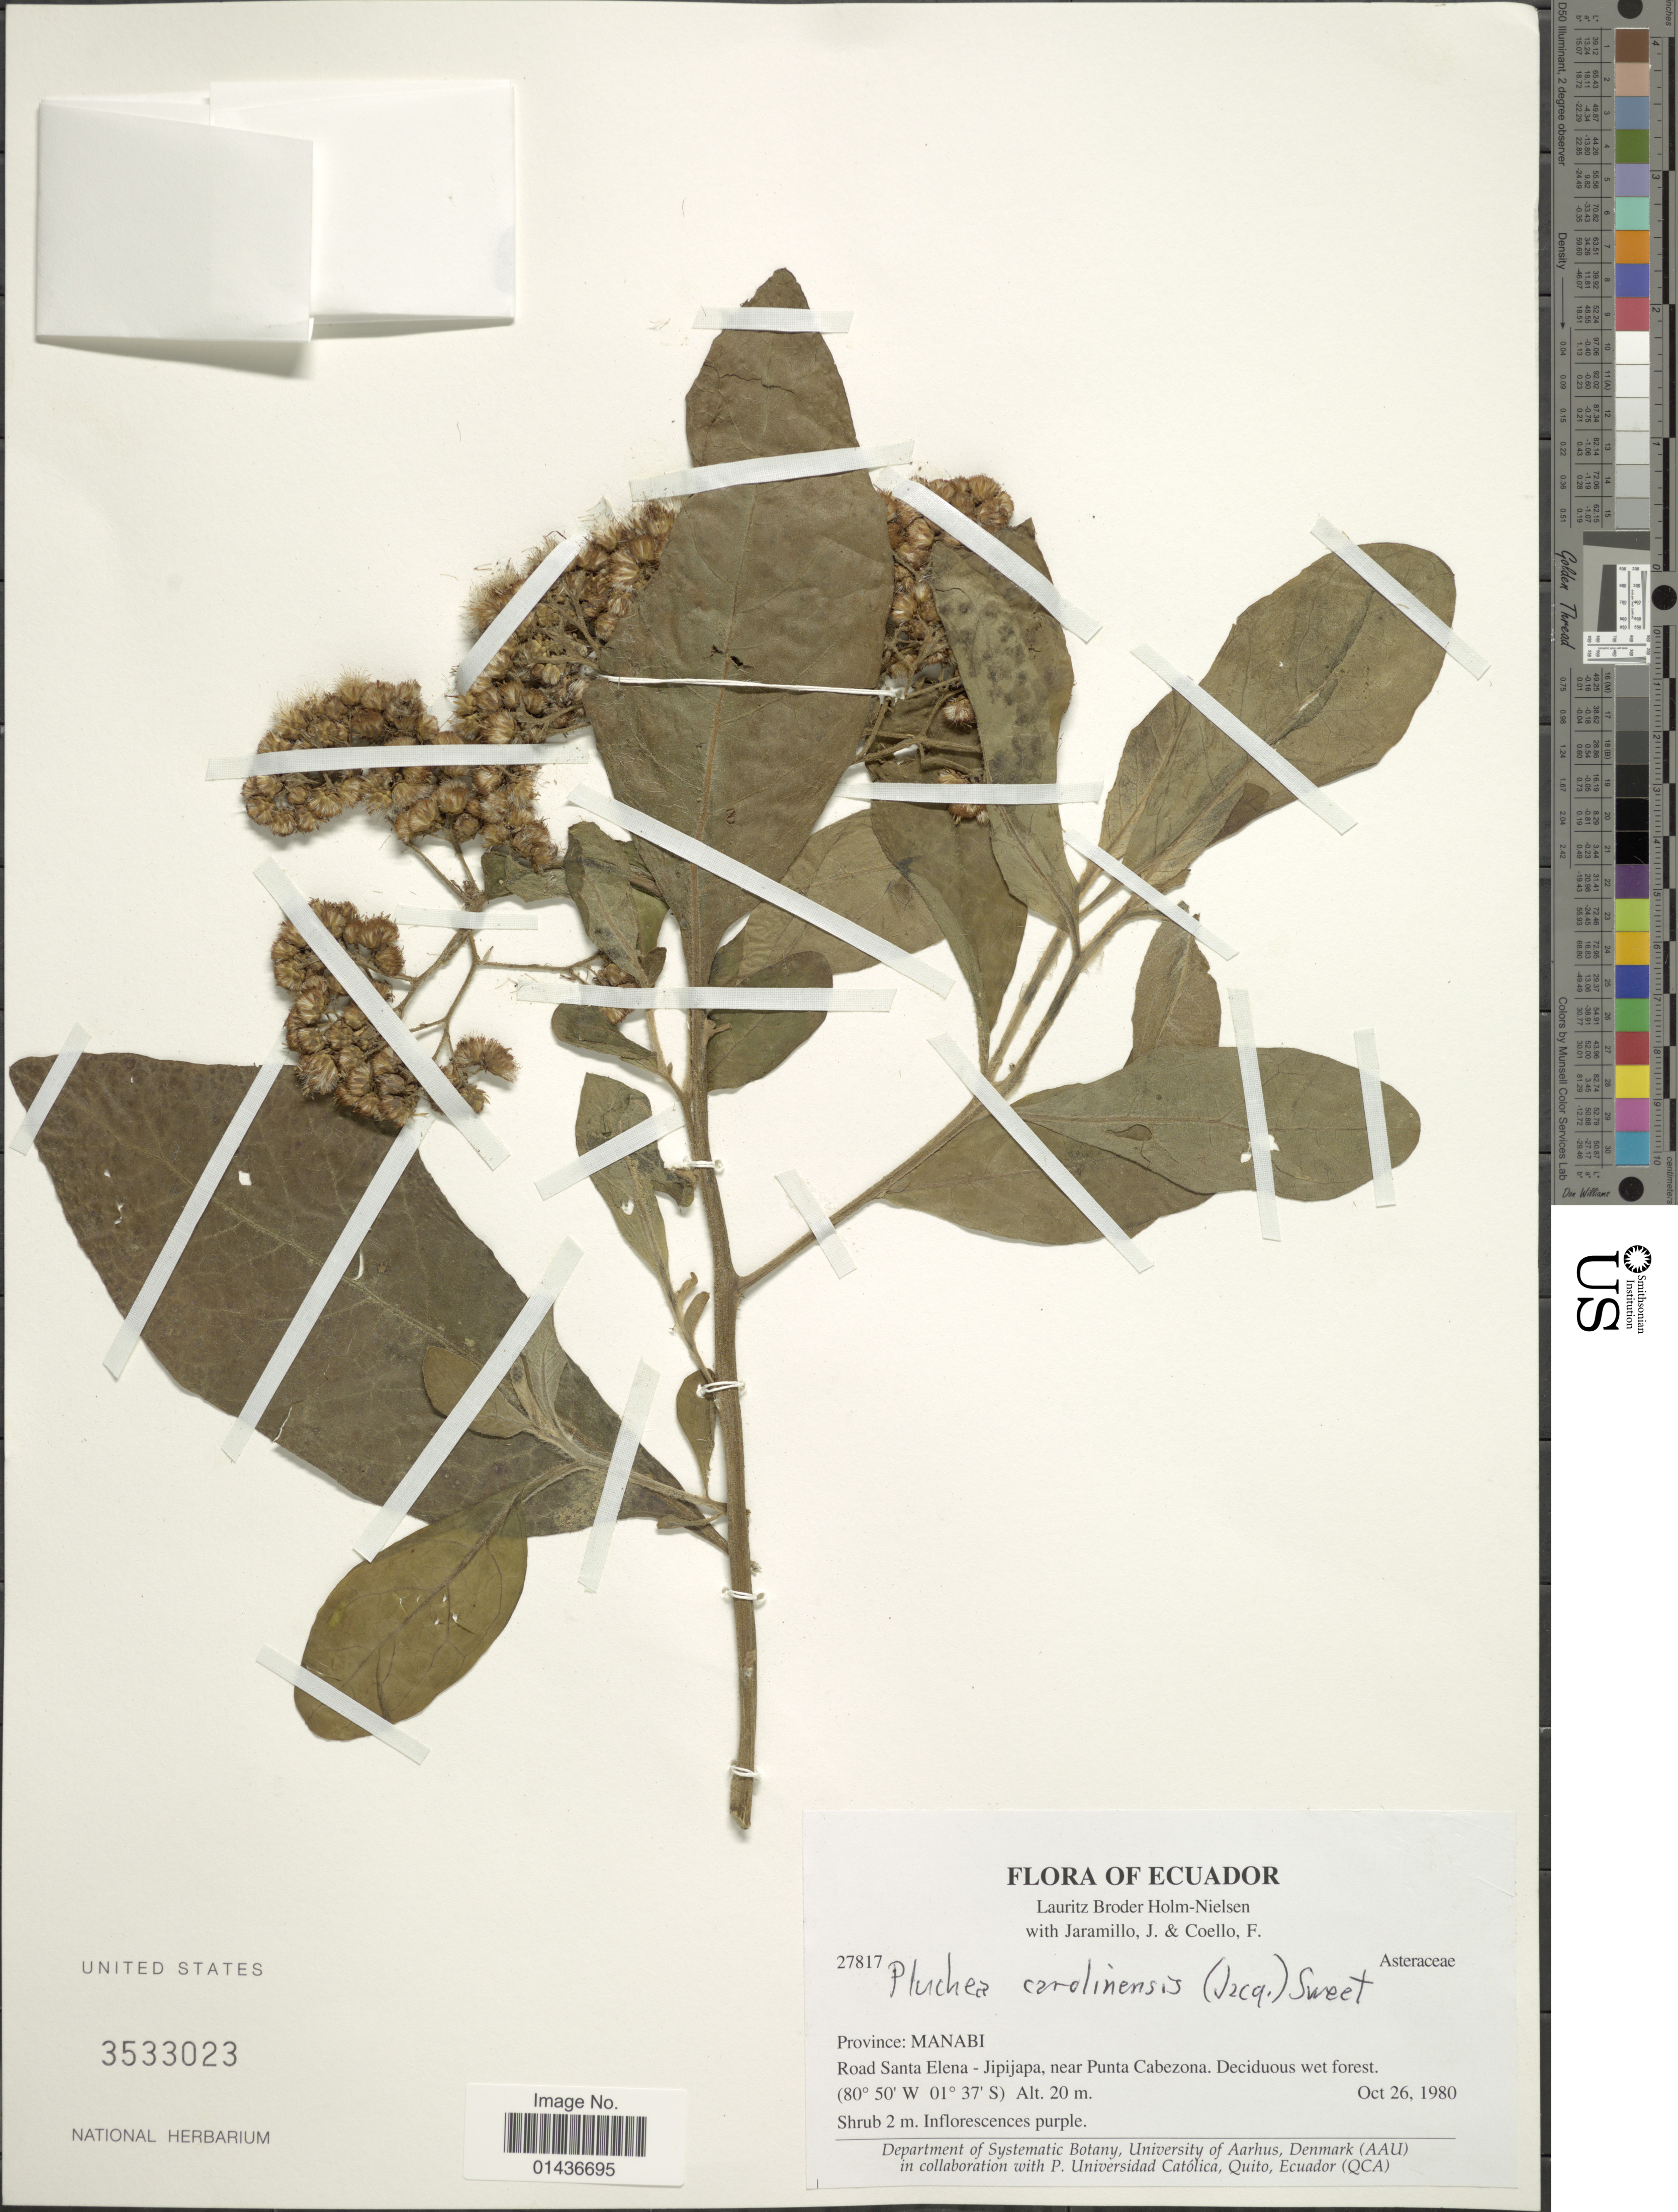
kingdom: Plantae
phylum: Tracheophyta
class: Magnoliopsida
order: Asterales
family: Asteraceae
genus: Pluchea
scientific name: Pluchea carolinensis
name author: (Jacq.) D. Don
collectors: L. B. Holm-Nielsen, J. L. Jaramillo & F. Coello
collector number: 27817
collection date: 1980-10-26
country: Ecuador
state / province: Manabí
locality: Province: manabi, Road Santa Elena, Jipijapa, near Punta Cabezona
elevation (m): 20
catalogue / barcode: US 3533023